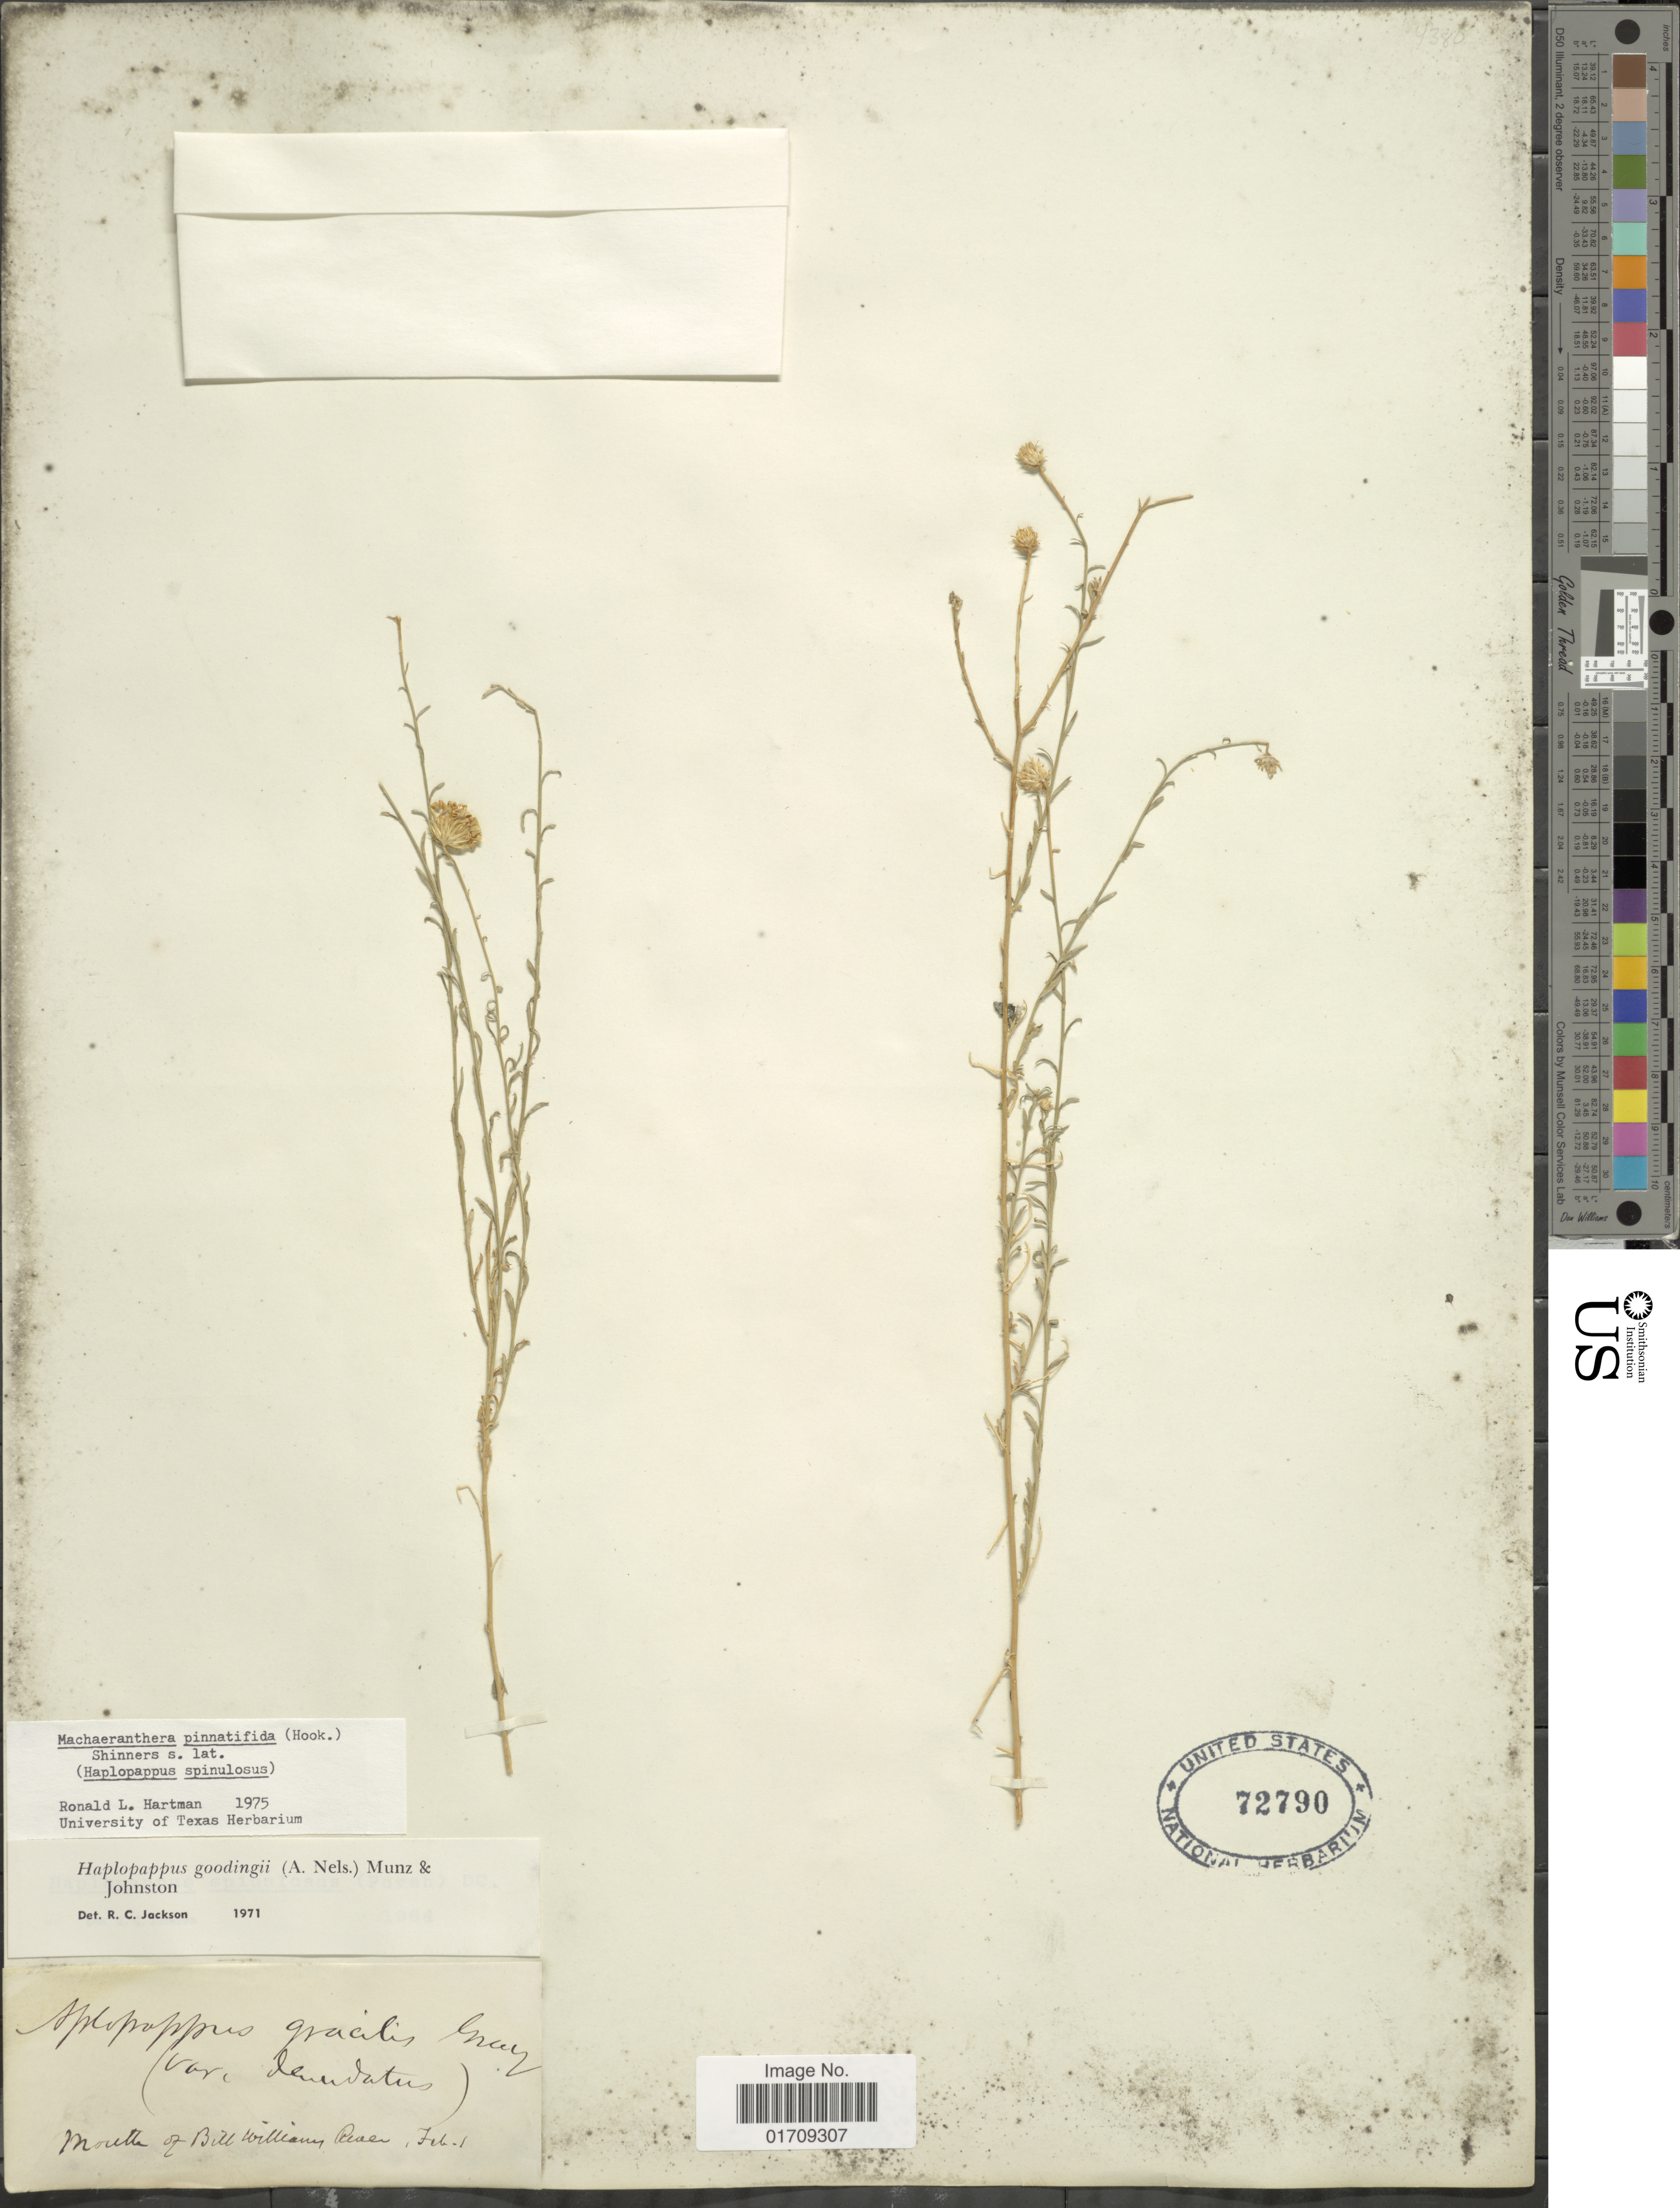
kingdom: Plantae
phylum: Tracheophyta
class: Magnoliopsida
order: Asterales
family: Asteraceae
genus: Machaeranthera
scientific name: Machaeranthera pinnatifida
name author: (Hook.) Shinners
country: United States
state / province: Arizona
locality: Mouth of Bill Williams River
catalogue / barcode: US 72790